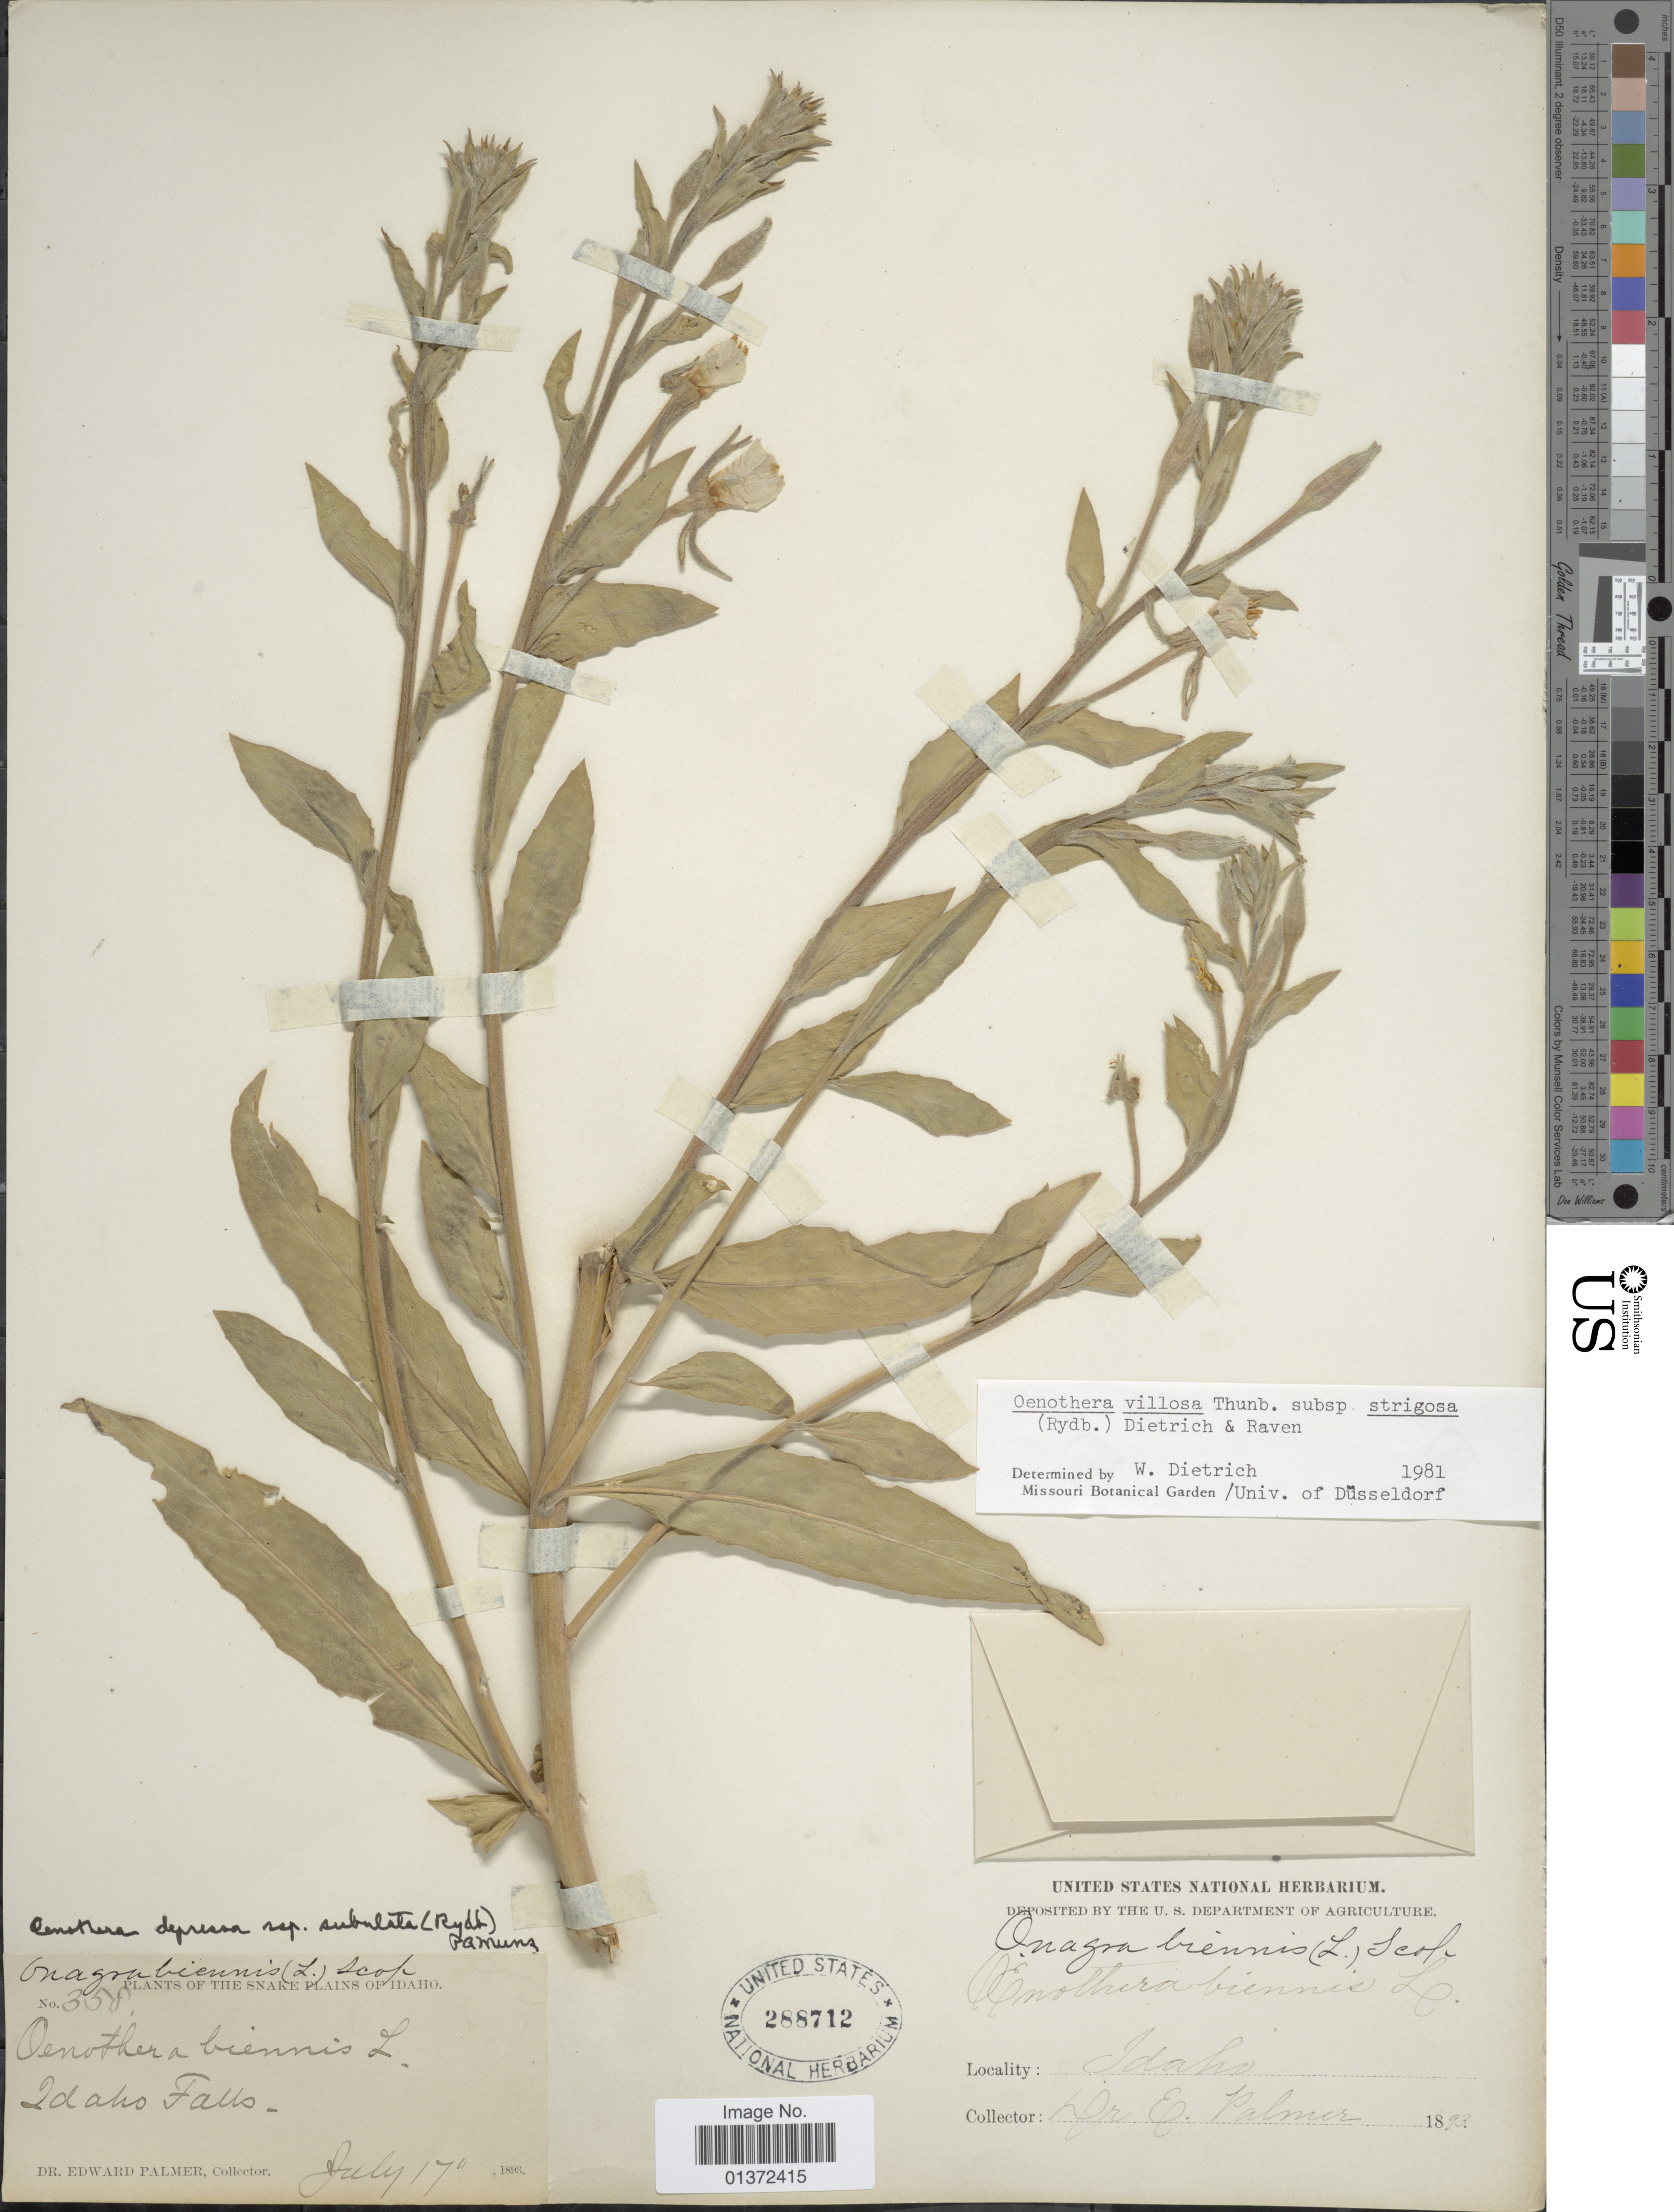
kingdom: Plantae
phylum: Tracheophyta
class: Magnoliopsida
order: Myrtales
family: Onagraceae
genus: Oenothera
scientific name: Oenothera villosa subsp. strigosa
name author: (Rydb.) W. Dietr. & P.H. Raven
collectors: E. Palmer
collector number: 358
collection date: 1893-07-17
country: United States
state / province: Idaho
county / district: Bonneville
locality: Idaho Falls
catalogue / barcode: US 288712